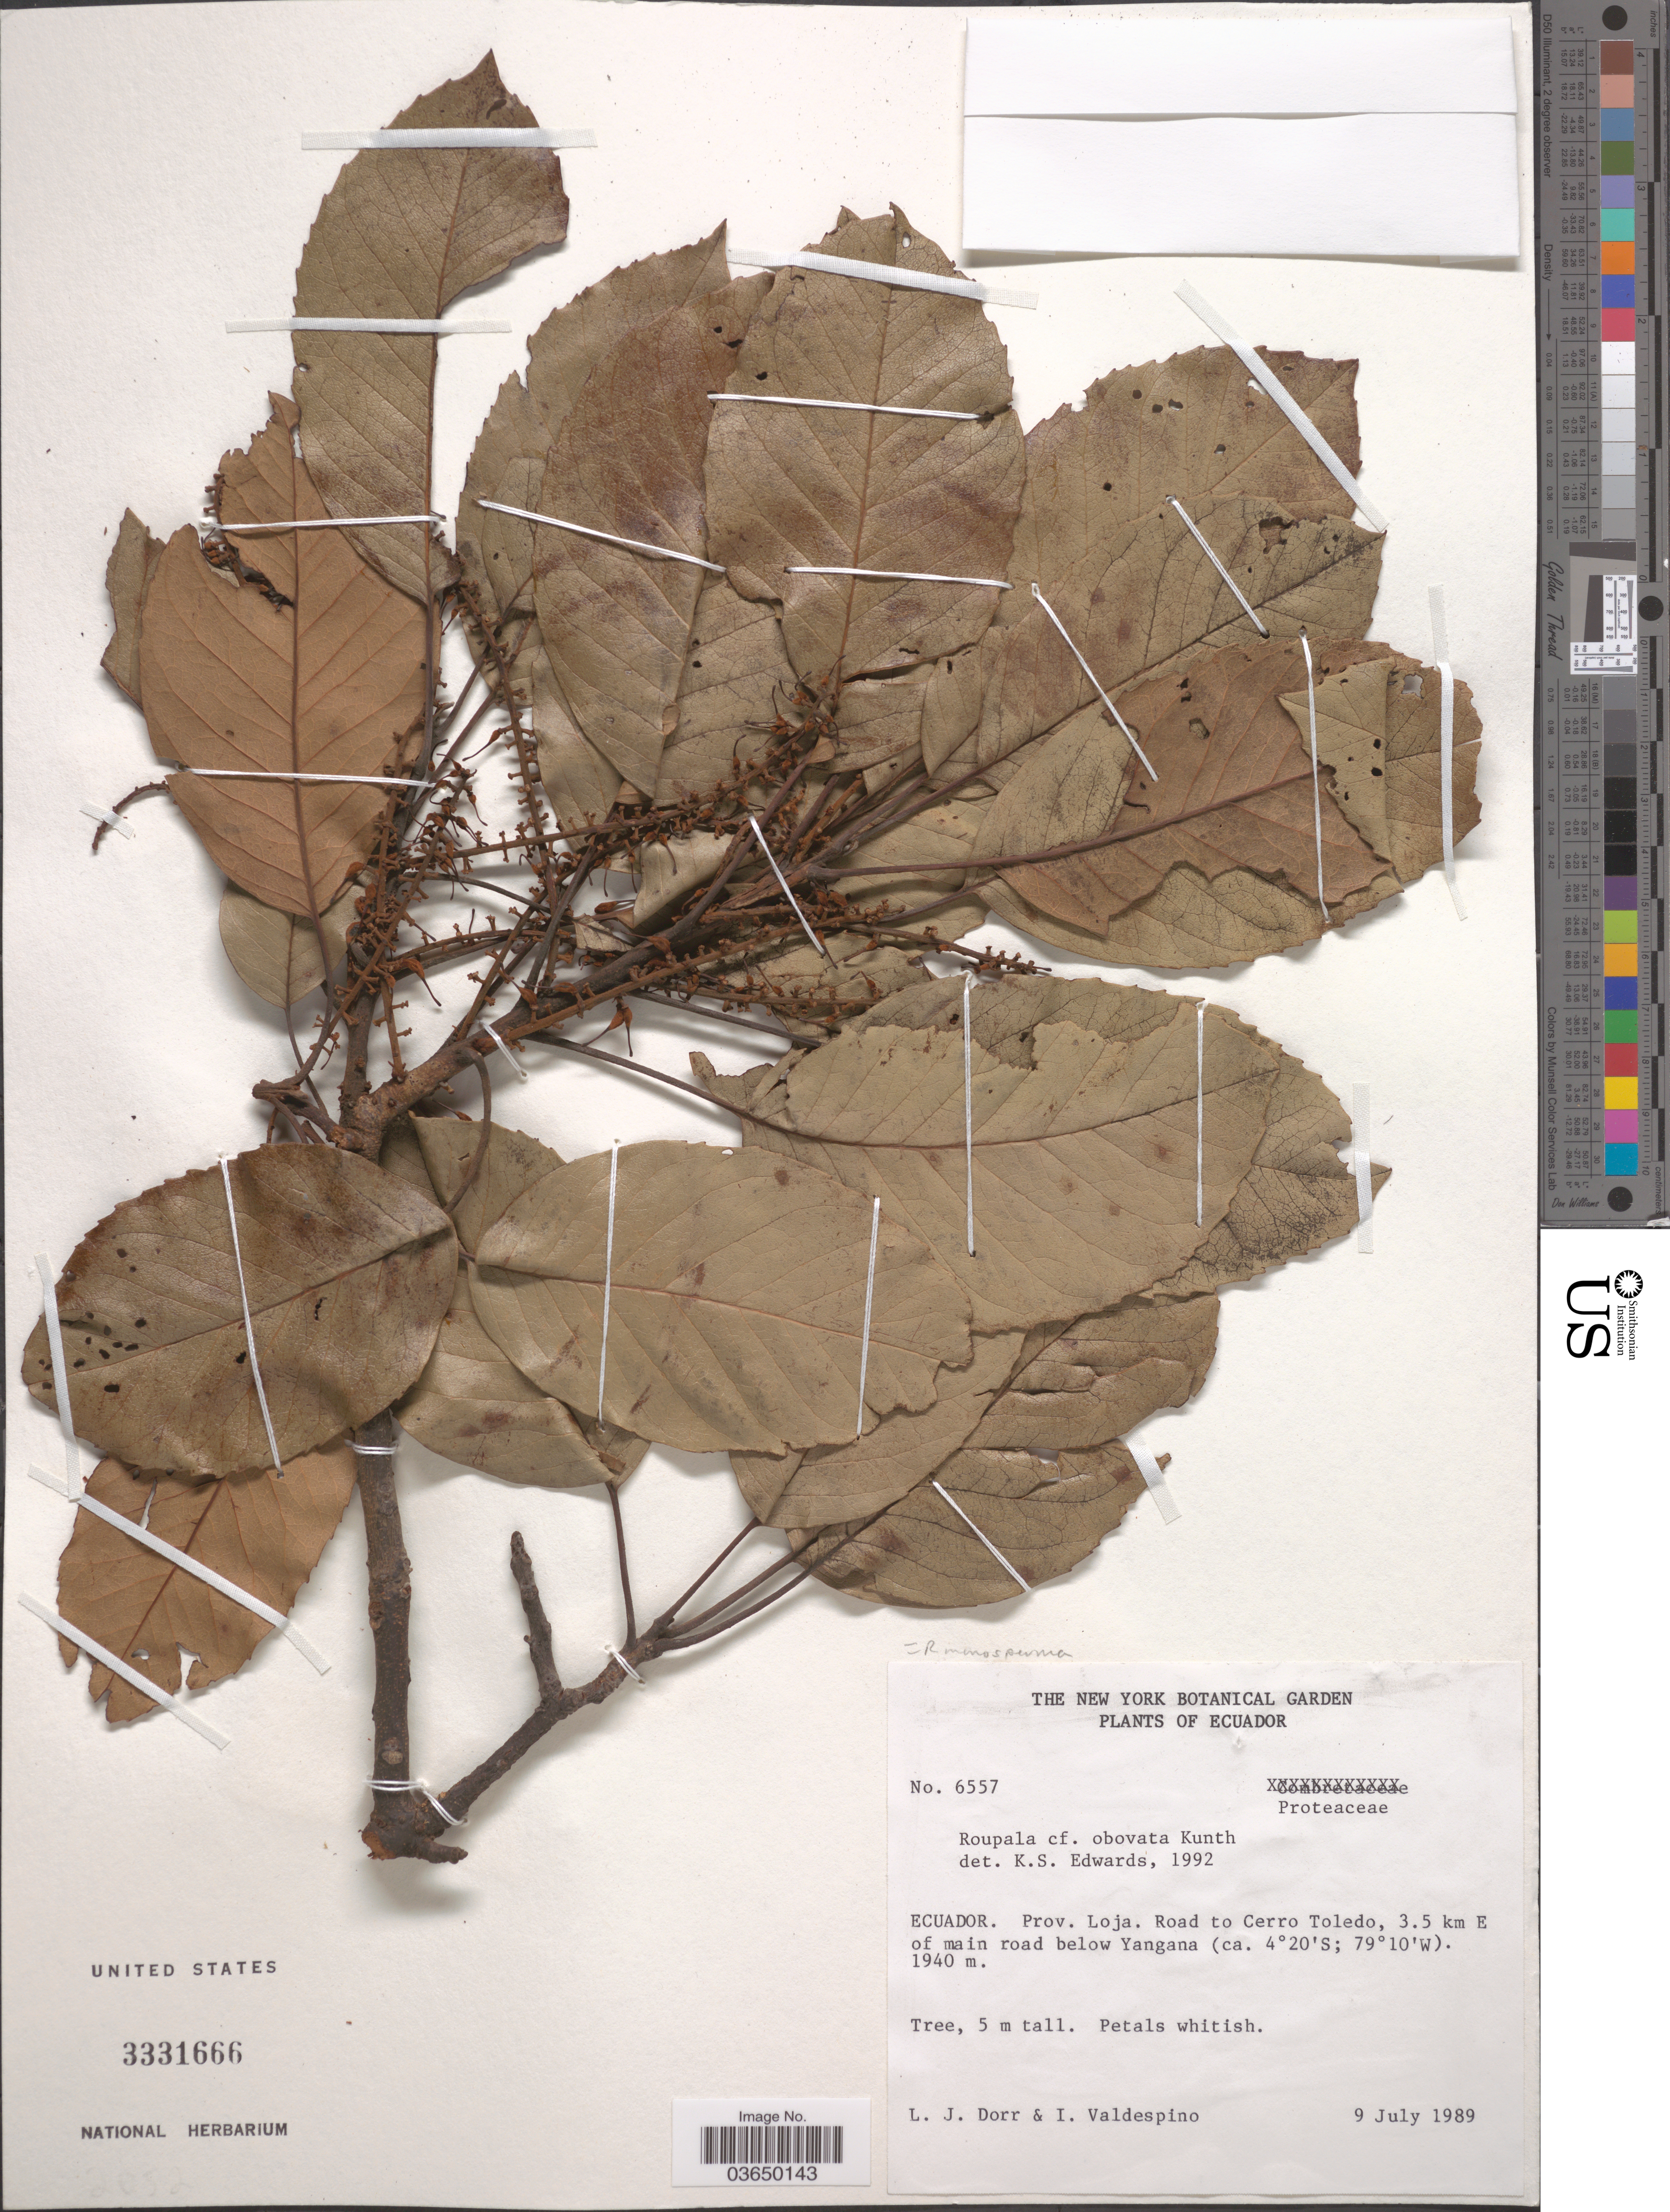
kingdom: Plantae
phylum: Tracheophyta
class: Magnoliopsida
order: Proteales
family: Proteaceae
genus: Roupala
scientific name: Roupala monosperma var. monosperma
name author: (Ruiz & Pav.) I.M. Johnst.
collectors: L. J. Dorr & I. Valdespino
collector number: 6557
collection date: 1989-07-09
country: Ecuador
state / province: Loja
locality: Road to Cerro Toledo, 3.5 km E of main road below Yangana.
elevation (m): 1940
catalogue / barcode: US 3331666